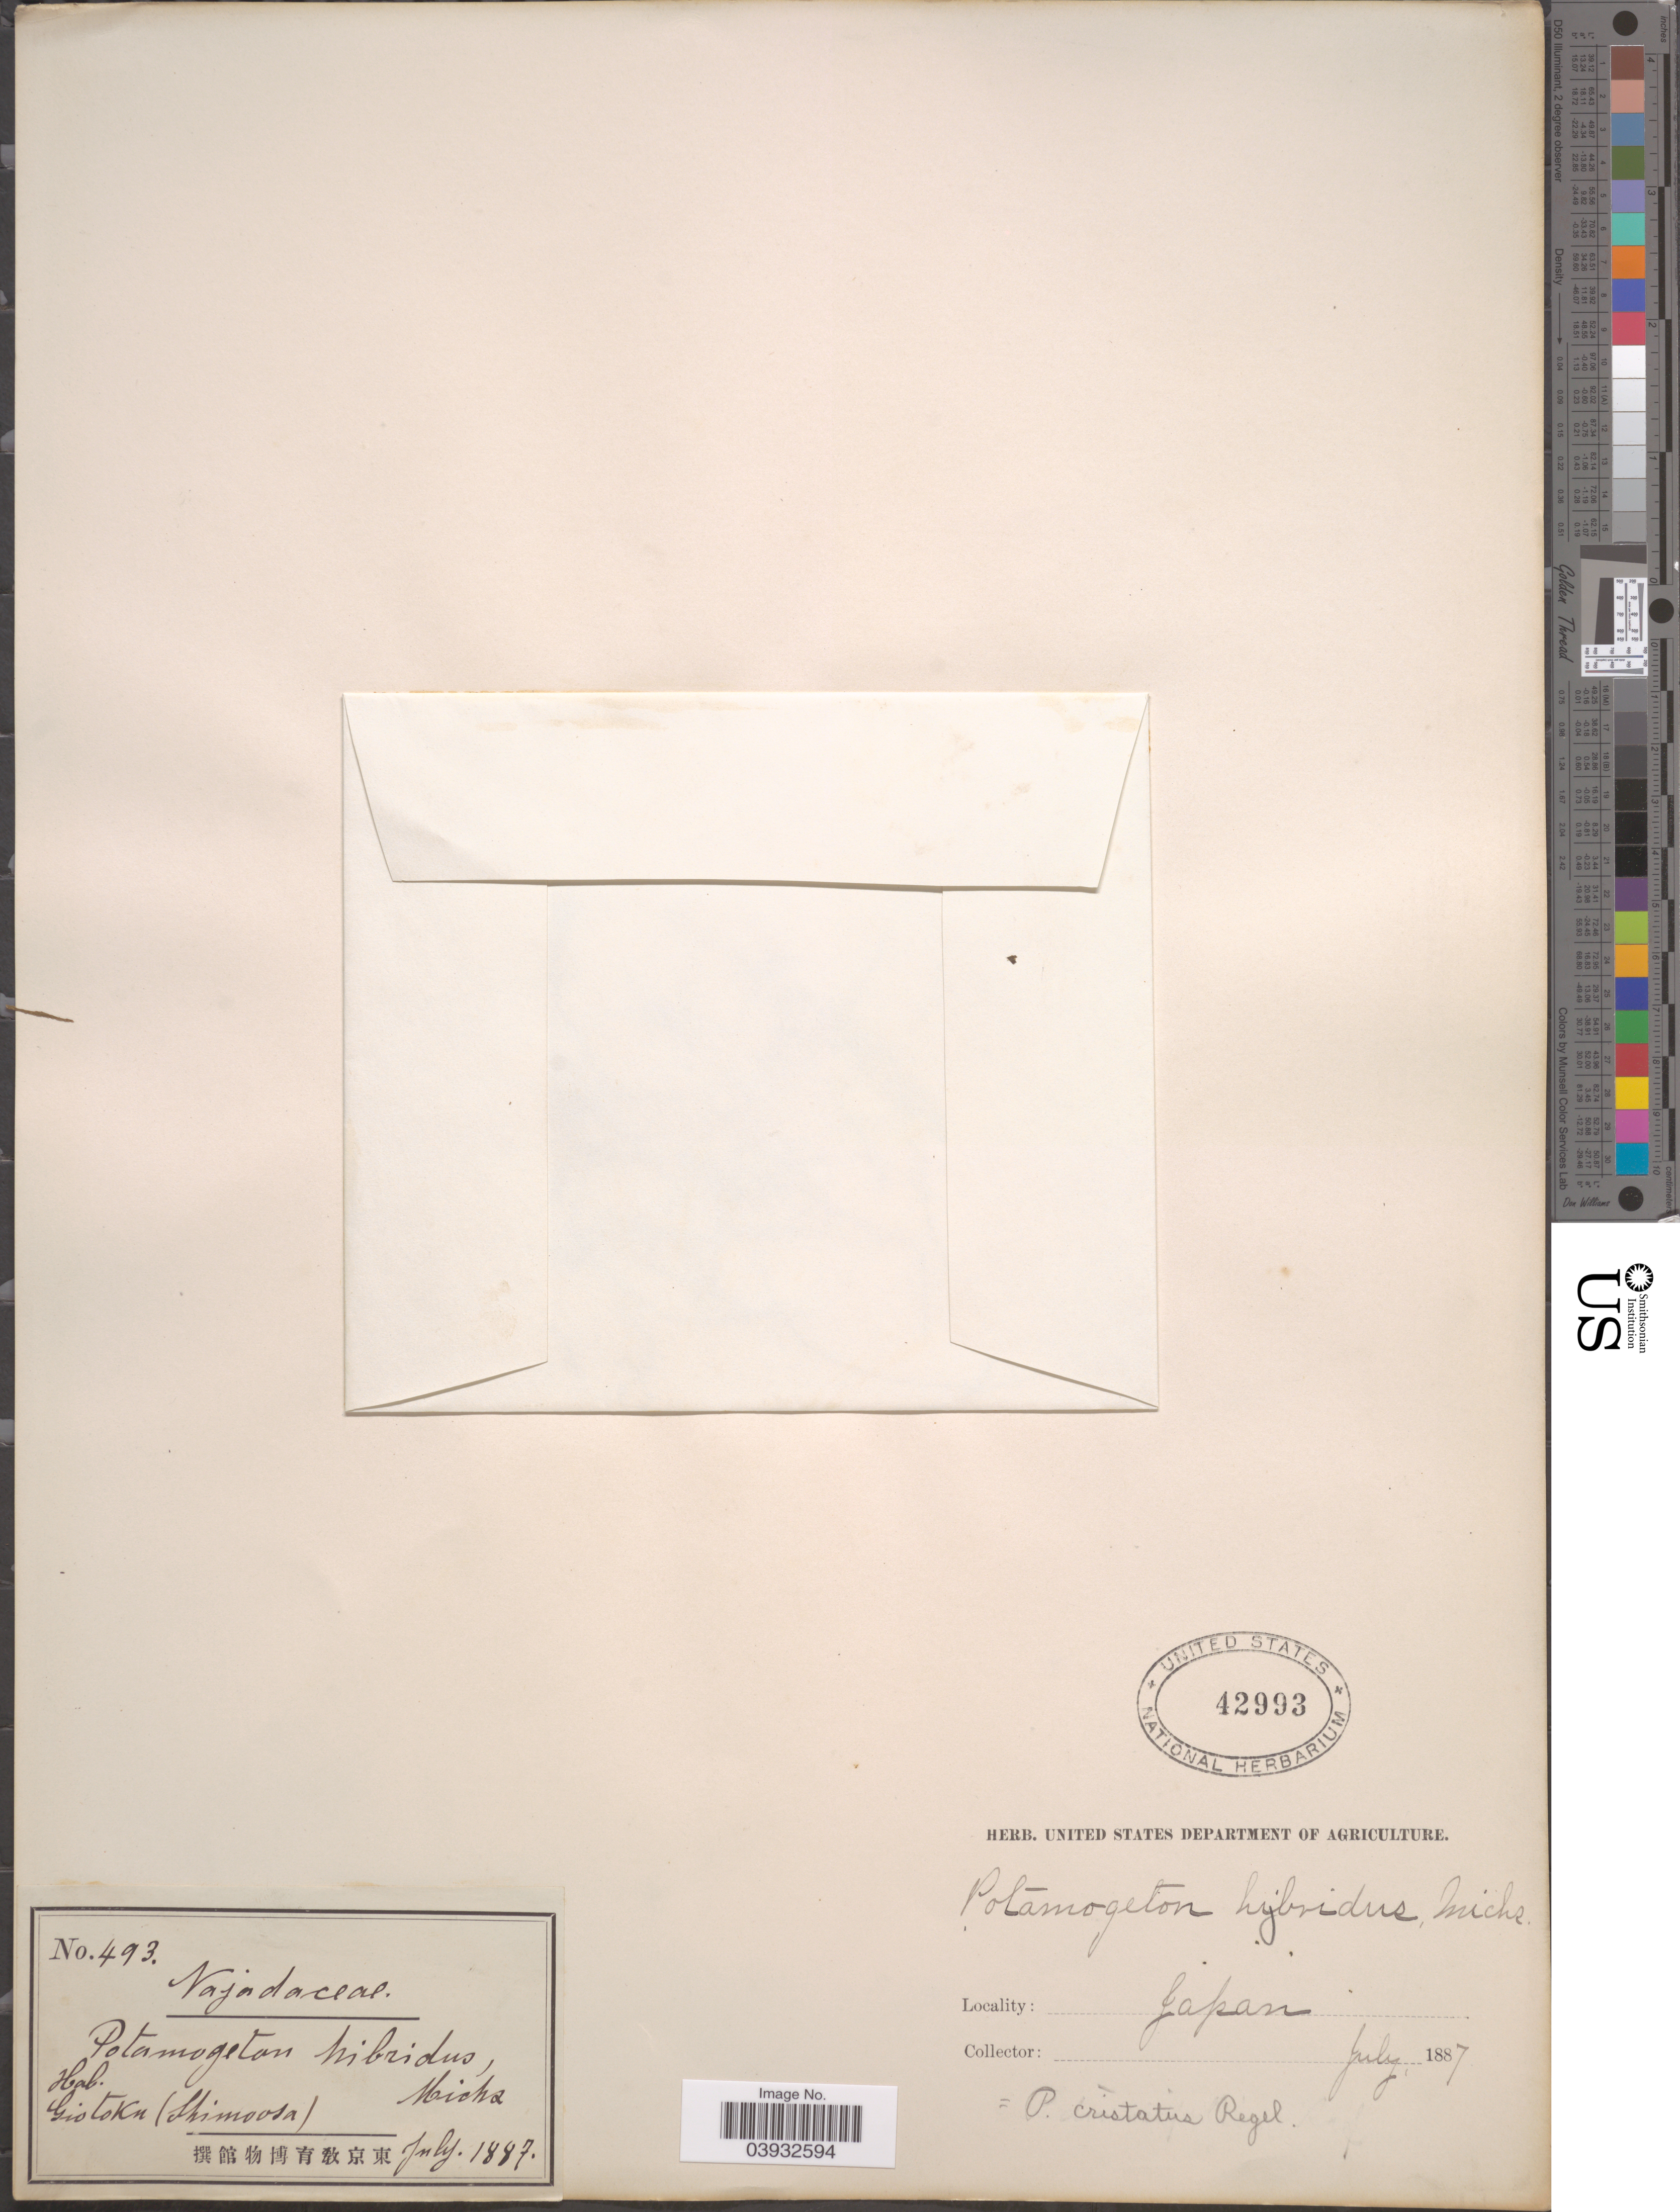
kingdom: Plantae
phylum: Tracheophyta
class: Liliopsida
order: Alismatales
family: Potamogetonaceae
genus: Potamogeton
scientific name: Potamogeton cristatus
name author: Regel & Maack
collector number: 493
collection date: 1887-07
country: Japan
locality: Giotoku (Shimoosa).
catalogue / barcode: US 42993